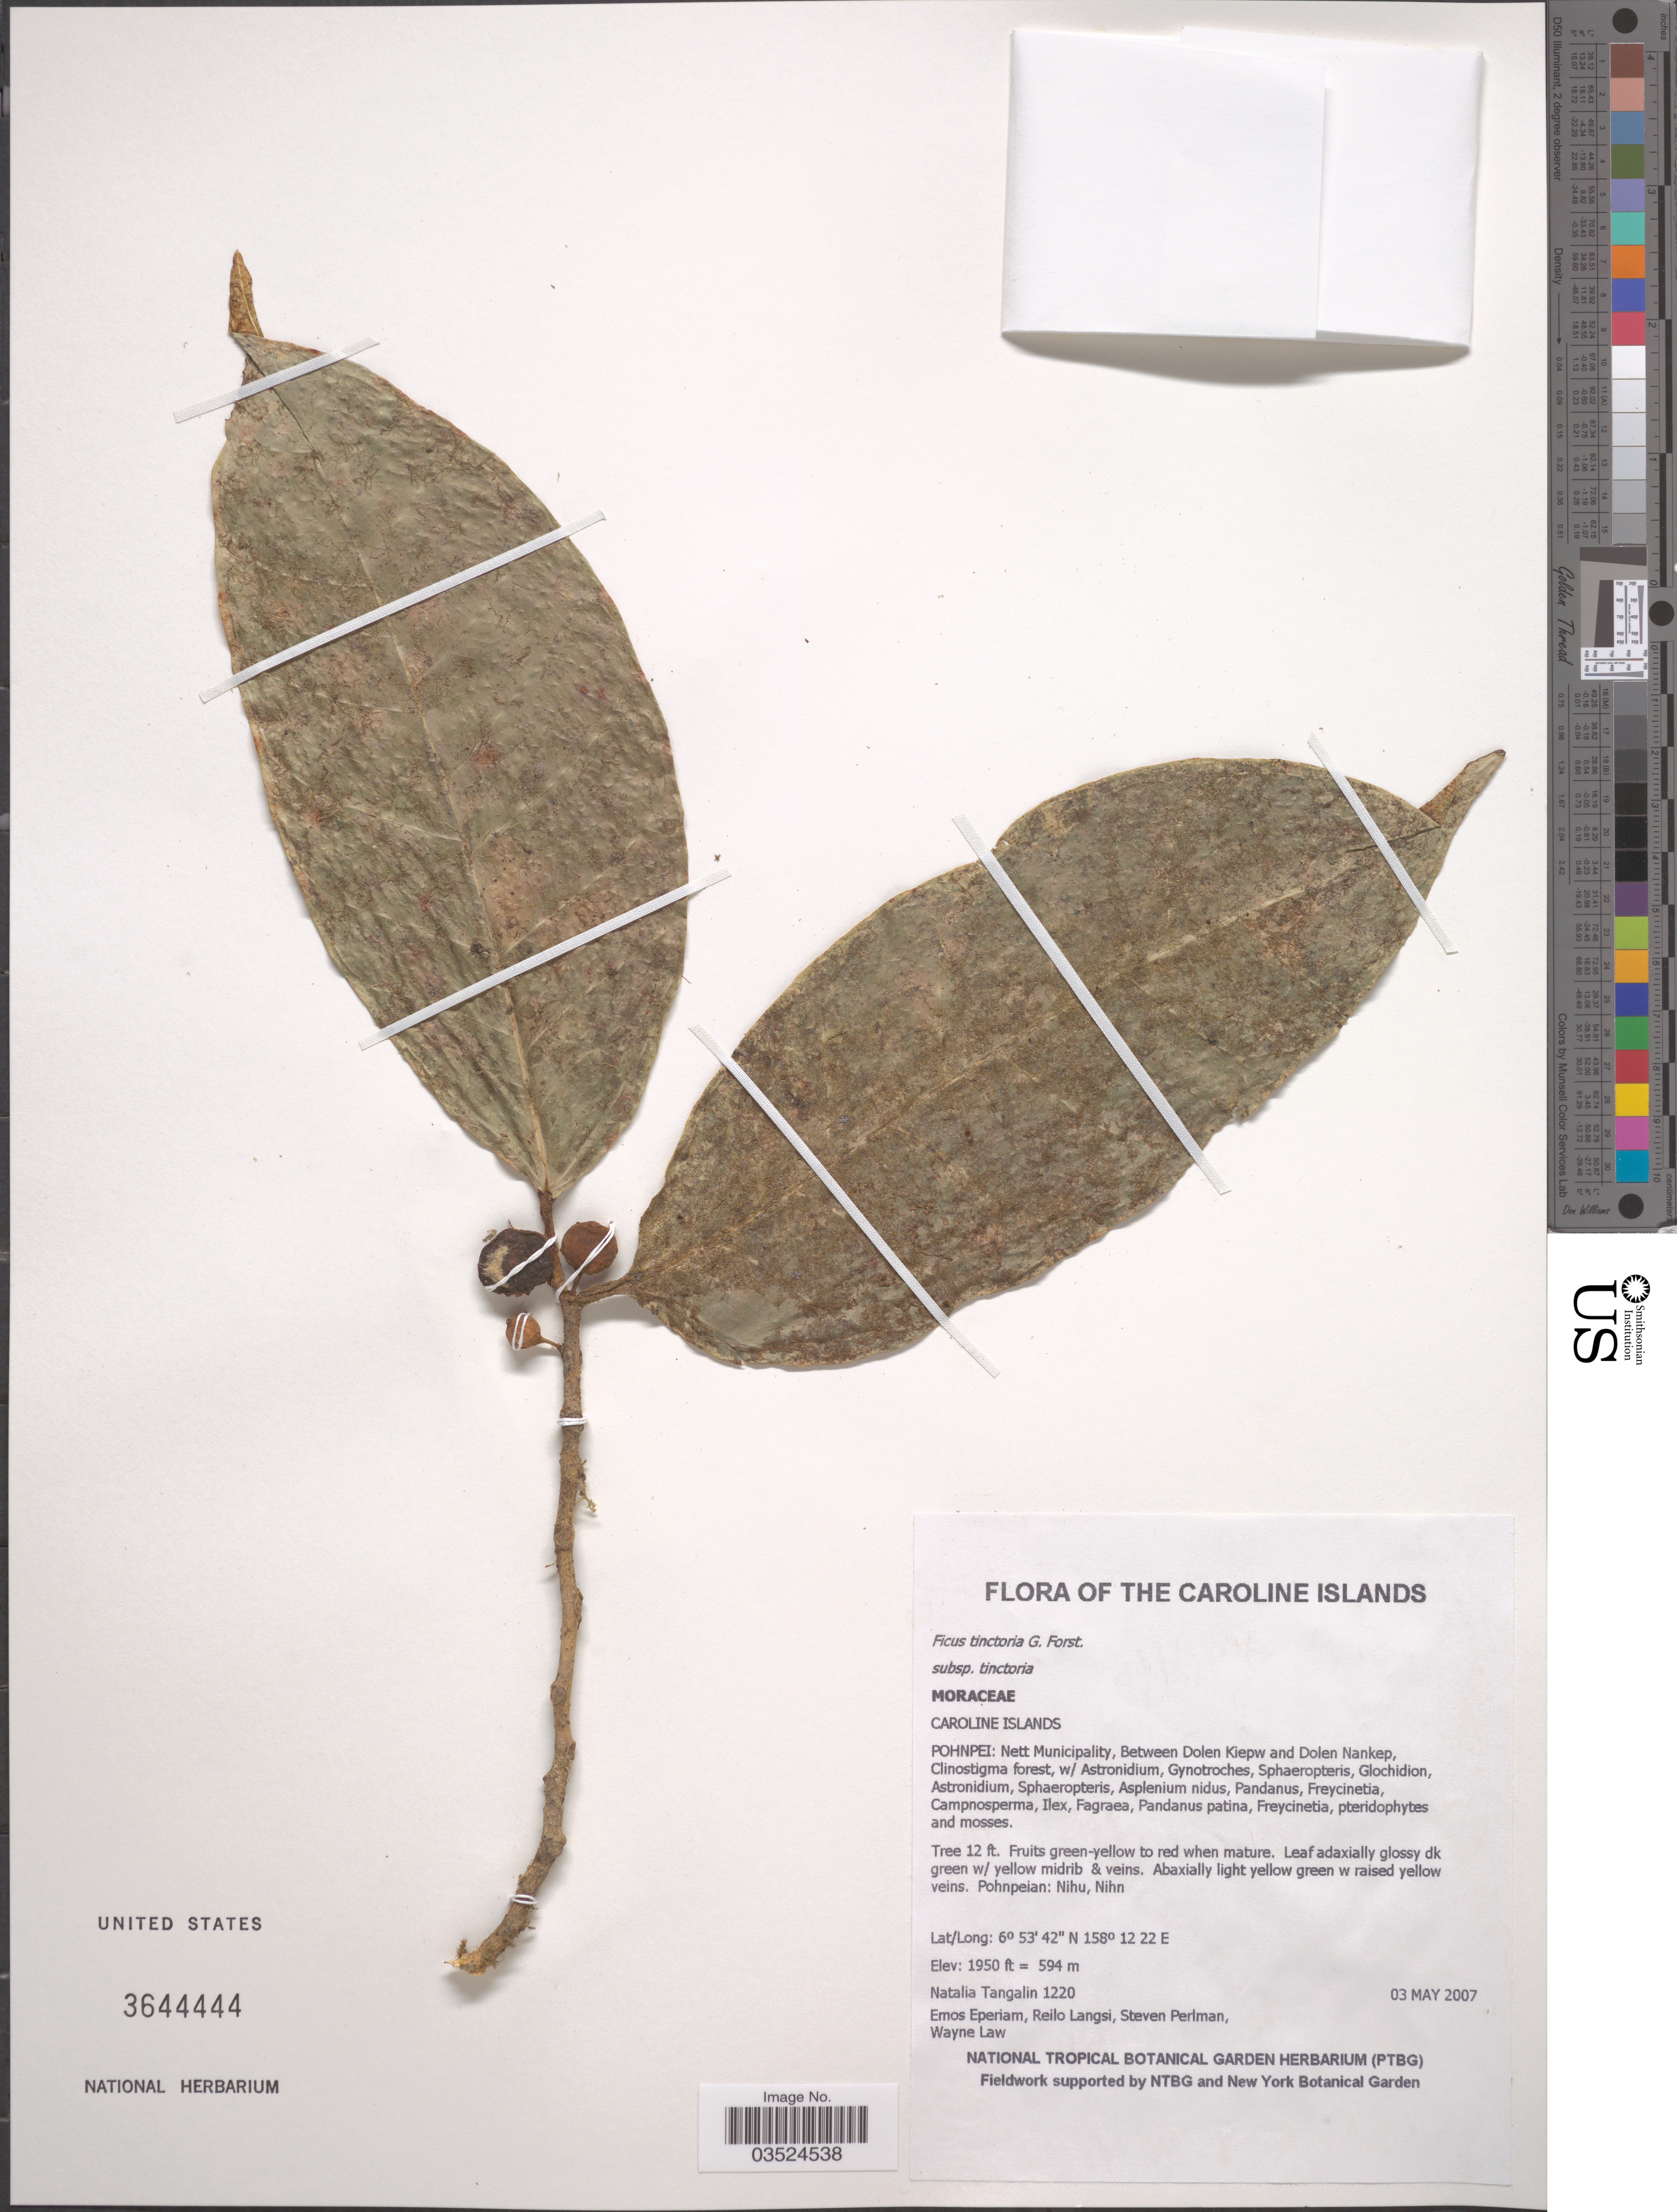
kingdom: Plantae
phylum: Tracheophyta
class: Magnoliopsida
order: Rosales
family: Moraceae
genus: Ficus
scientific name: Ficus tinctoria subsp. tinctoria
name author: G. Forst.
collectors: N. Tangalin, E. Eperiam, L. Reilo, S. P. Perlman & W. Law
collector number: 1220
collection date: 2007-05-03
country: Micronesia, Federated States of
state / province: Pohnpei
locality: The Caroline Islands. Nett Municipality, Between Dolebn Kiepw and Dolen Nankep.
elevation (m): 594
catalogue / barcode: US 3644444